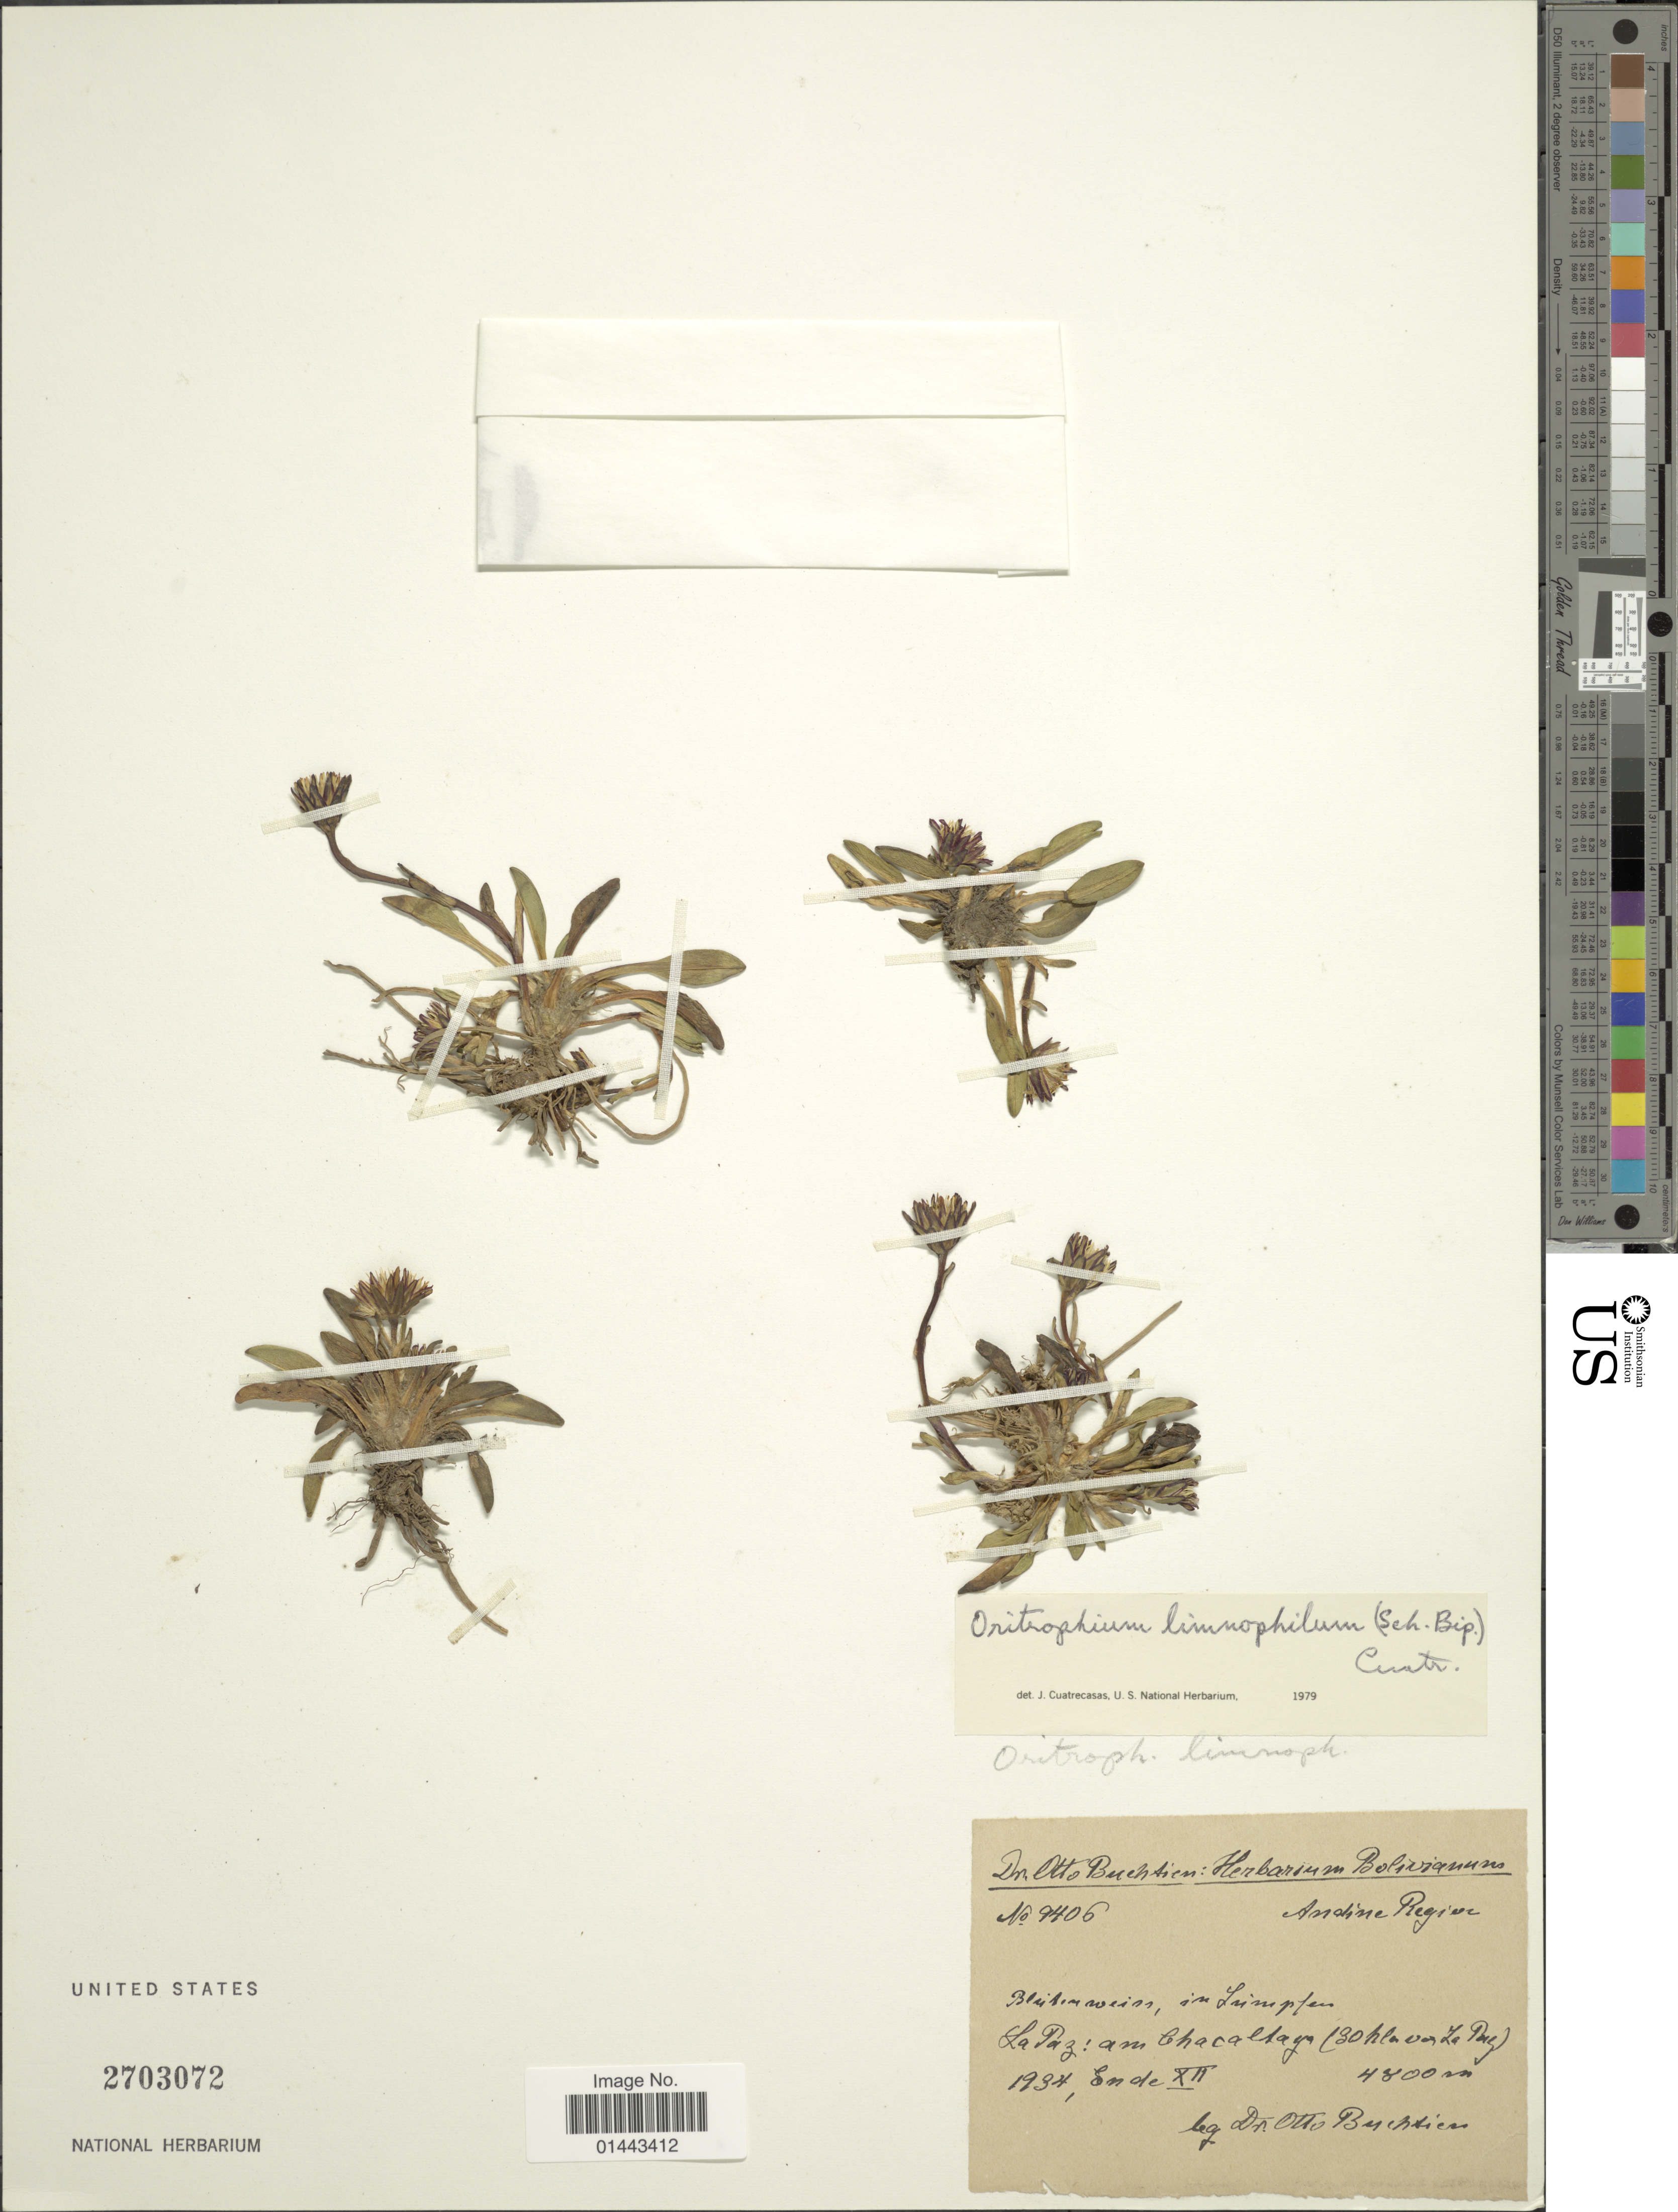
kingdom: Plantae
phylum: Tracheophyta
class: Magnoliopsida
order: Asterales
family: Asteraceae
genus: Oritrophium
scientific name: Oritrophium limnophilum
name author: (Sch. Bip.) Cuatrec.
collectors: O. Buchtien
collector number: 9406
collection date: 1934-12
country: Bolivia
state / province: La Paz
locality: Chacaltaya (30 km from La Paz).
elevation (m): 4800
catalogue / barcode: US 2703072